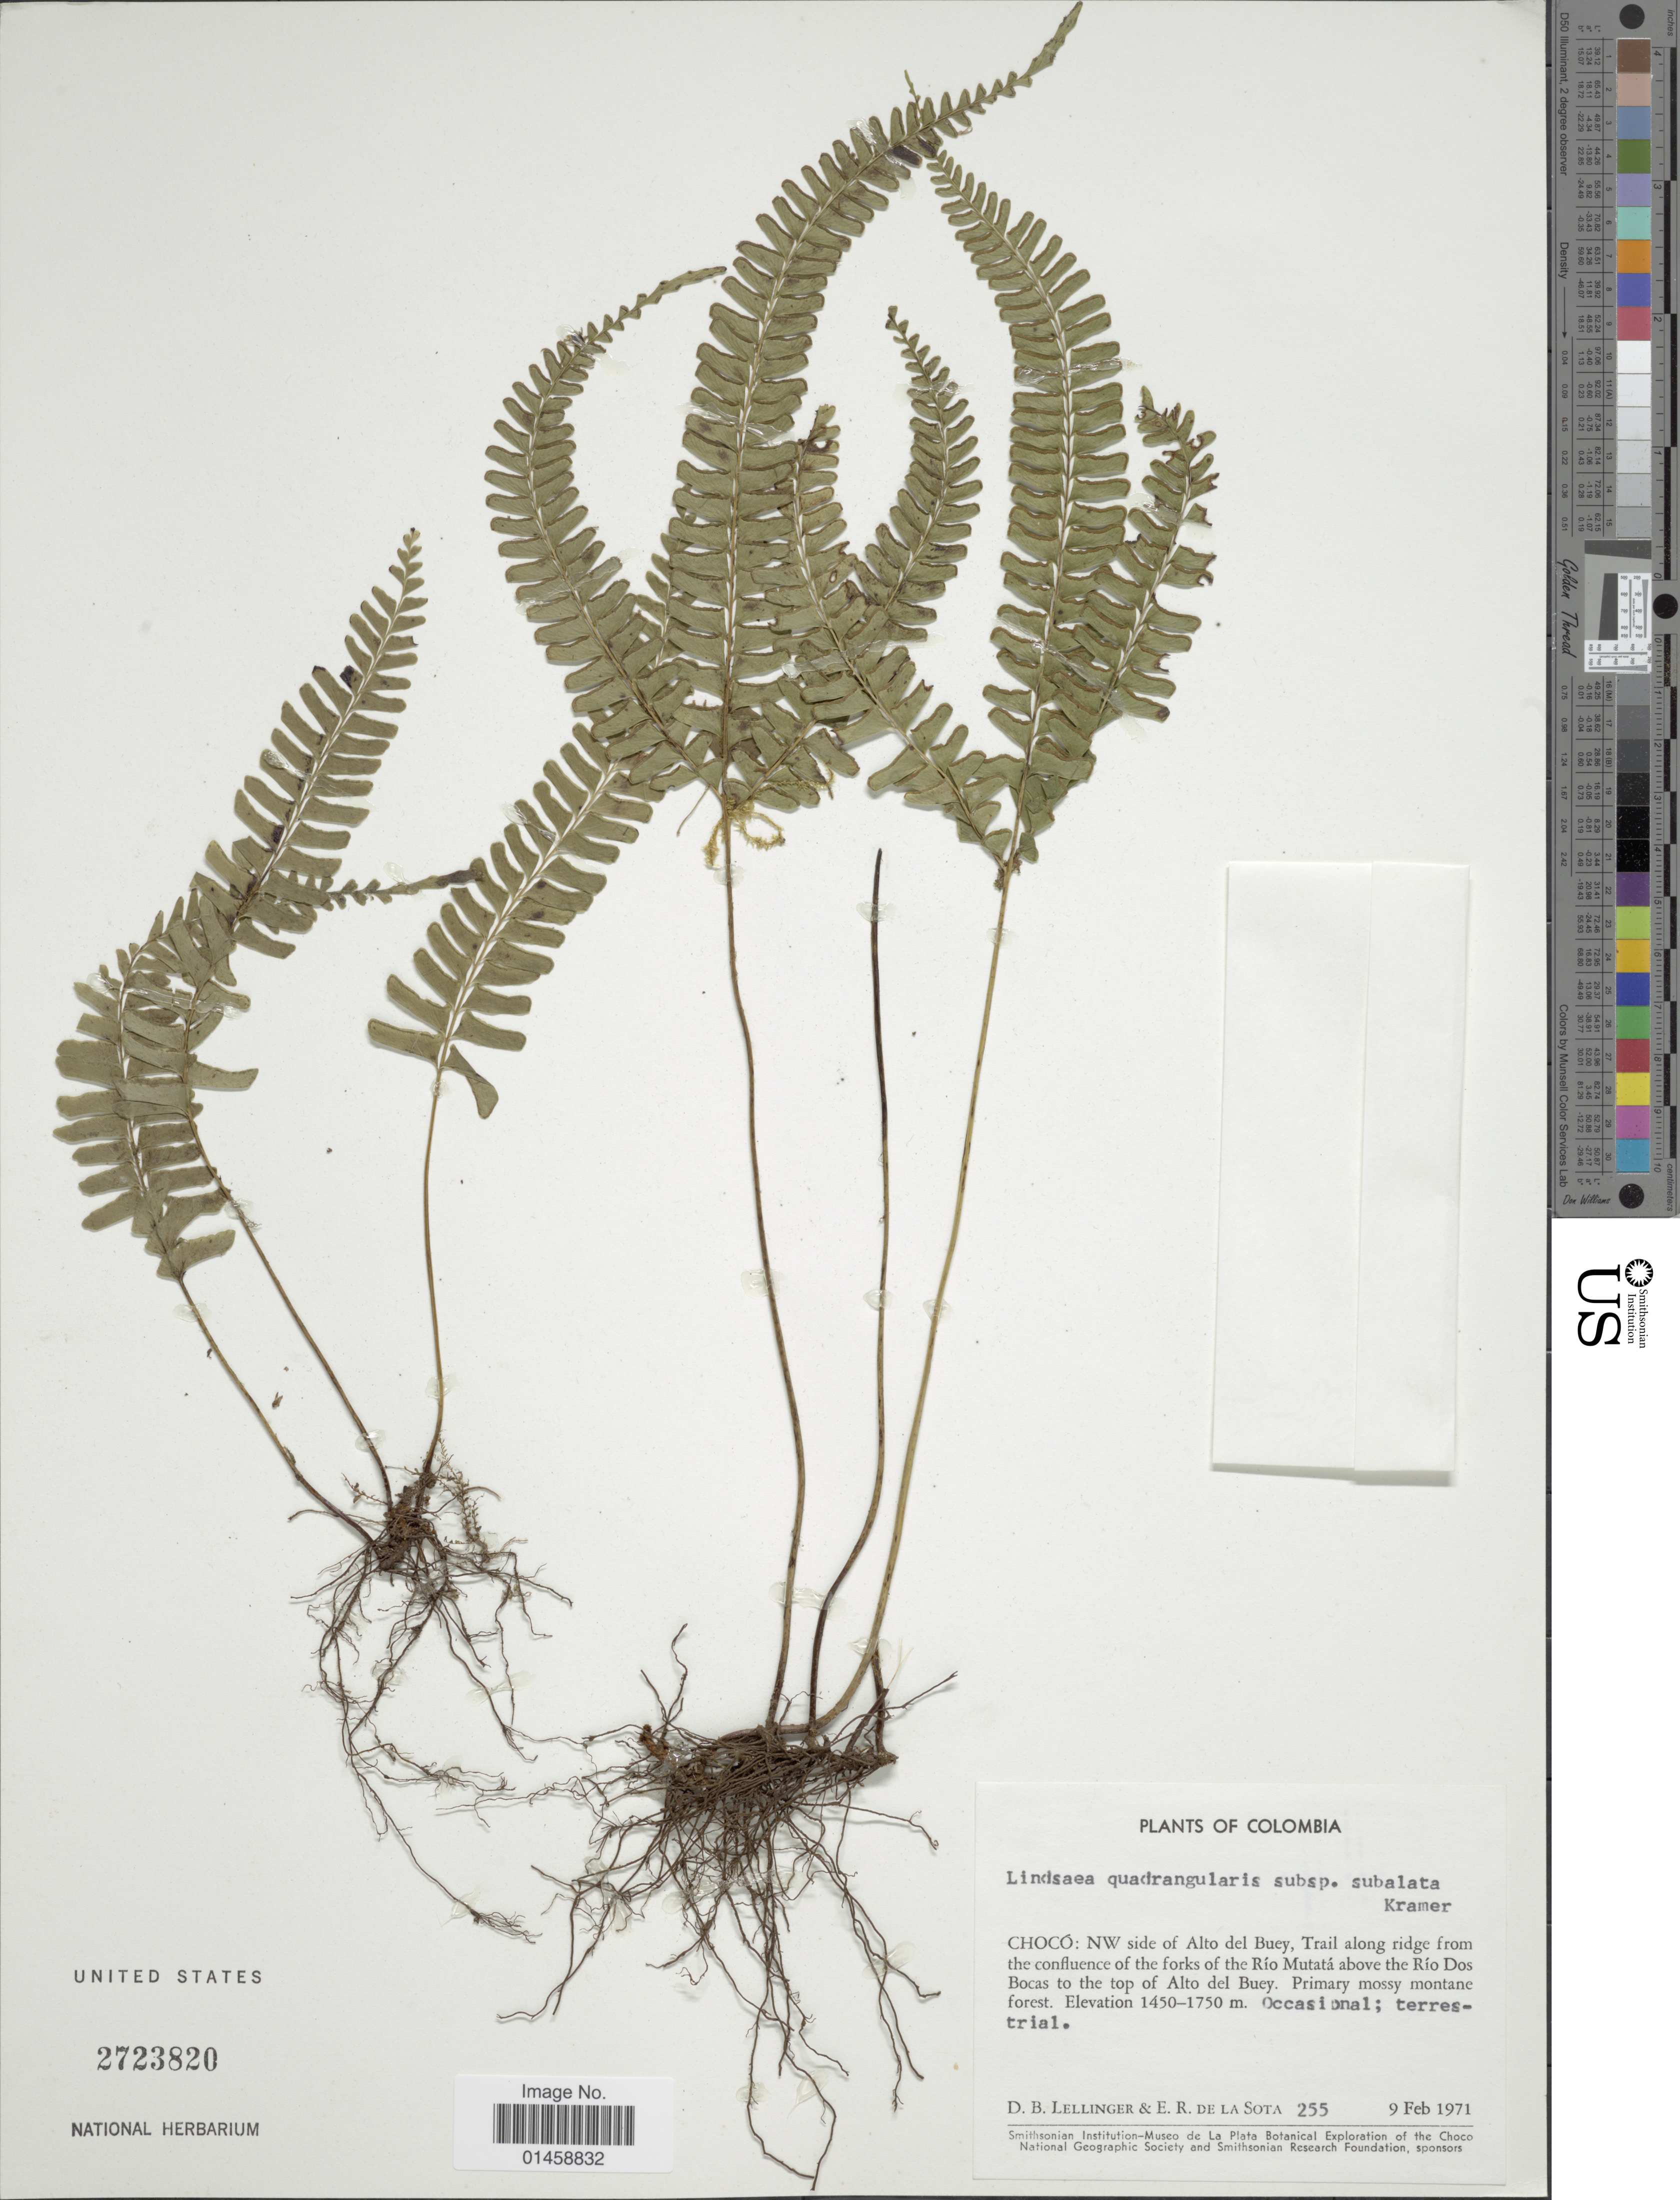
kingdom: Plantae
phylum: Tracheophyta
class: Polypodiopsida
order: Polypodiales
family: Lindsaeaceae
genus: Lindsaea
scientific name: Lindsaea quadrangularis subsp. subalata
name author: K.U. Kramer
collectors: D. B. Lellinger & E. R. de la Sota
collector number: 255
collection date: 1971-02-09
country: Colombia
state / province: Chocó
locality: NW side of Alto del Buey, trail along ridge from the confluence of the forks of the Rio Mutata above the Rio Dos Bocas to the top of Alto del Buey.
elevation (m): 1450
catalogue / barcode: US 2723820